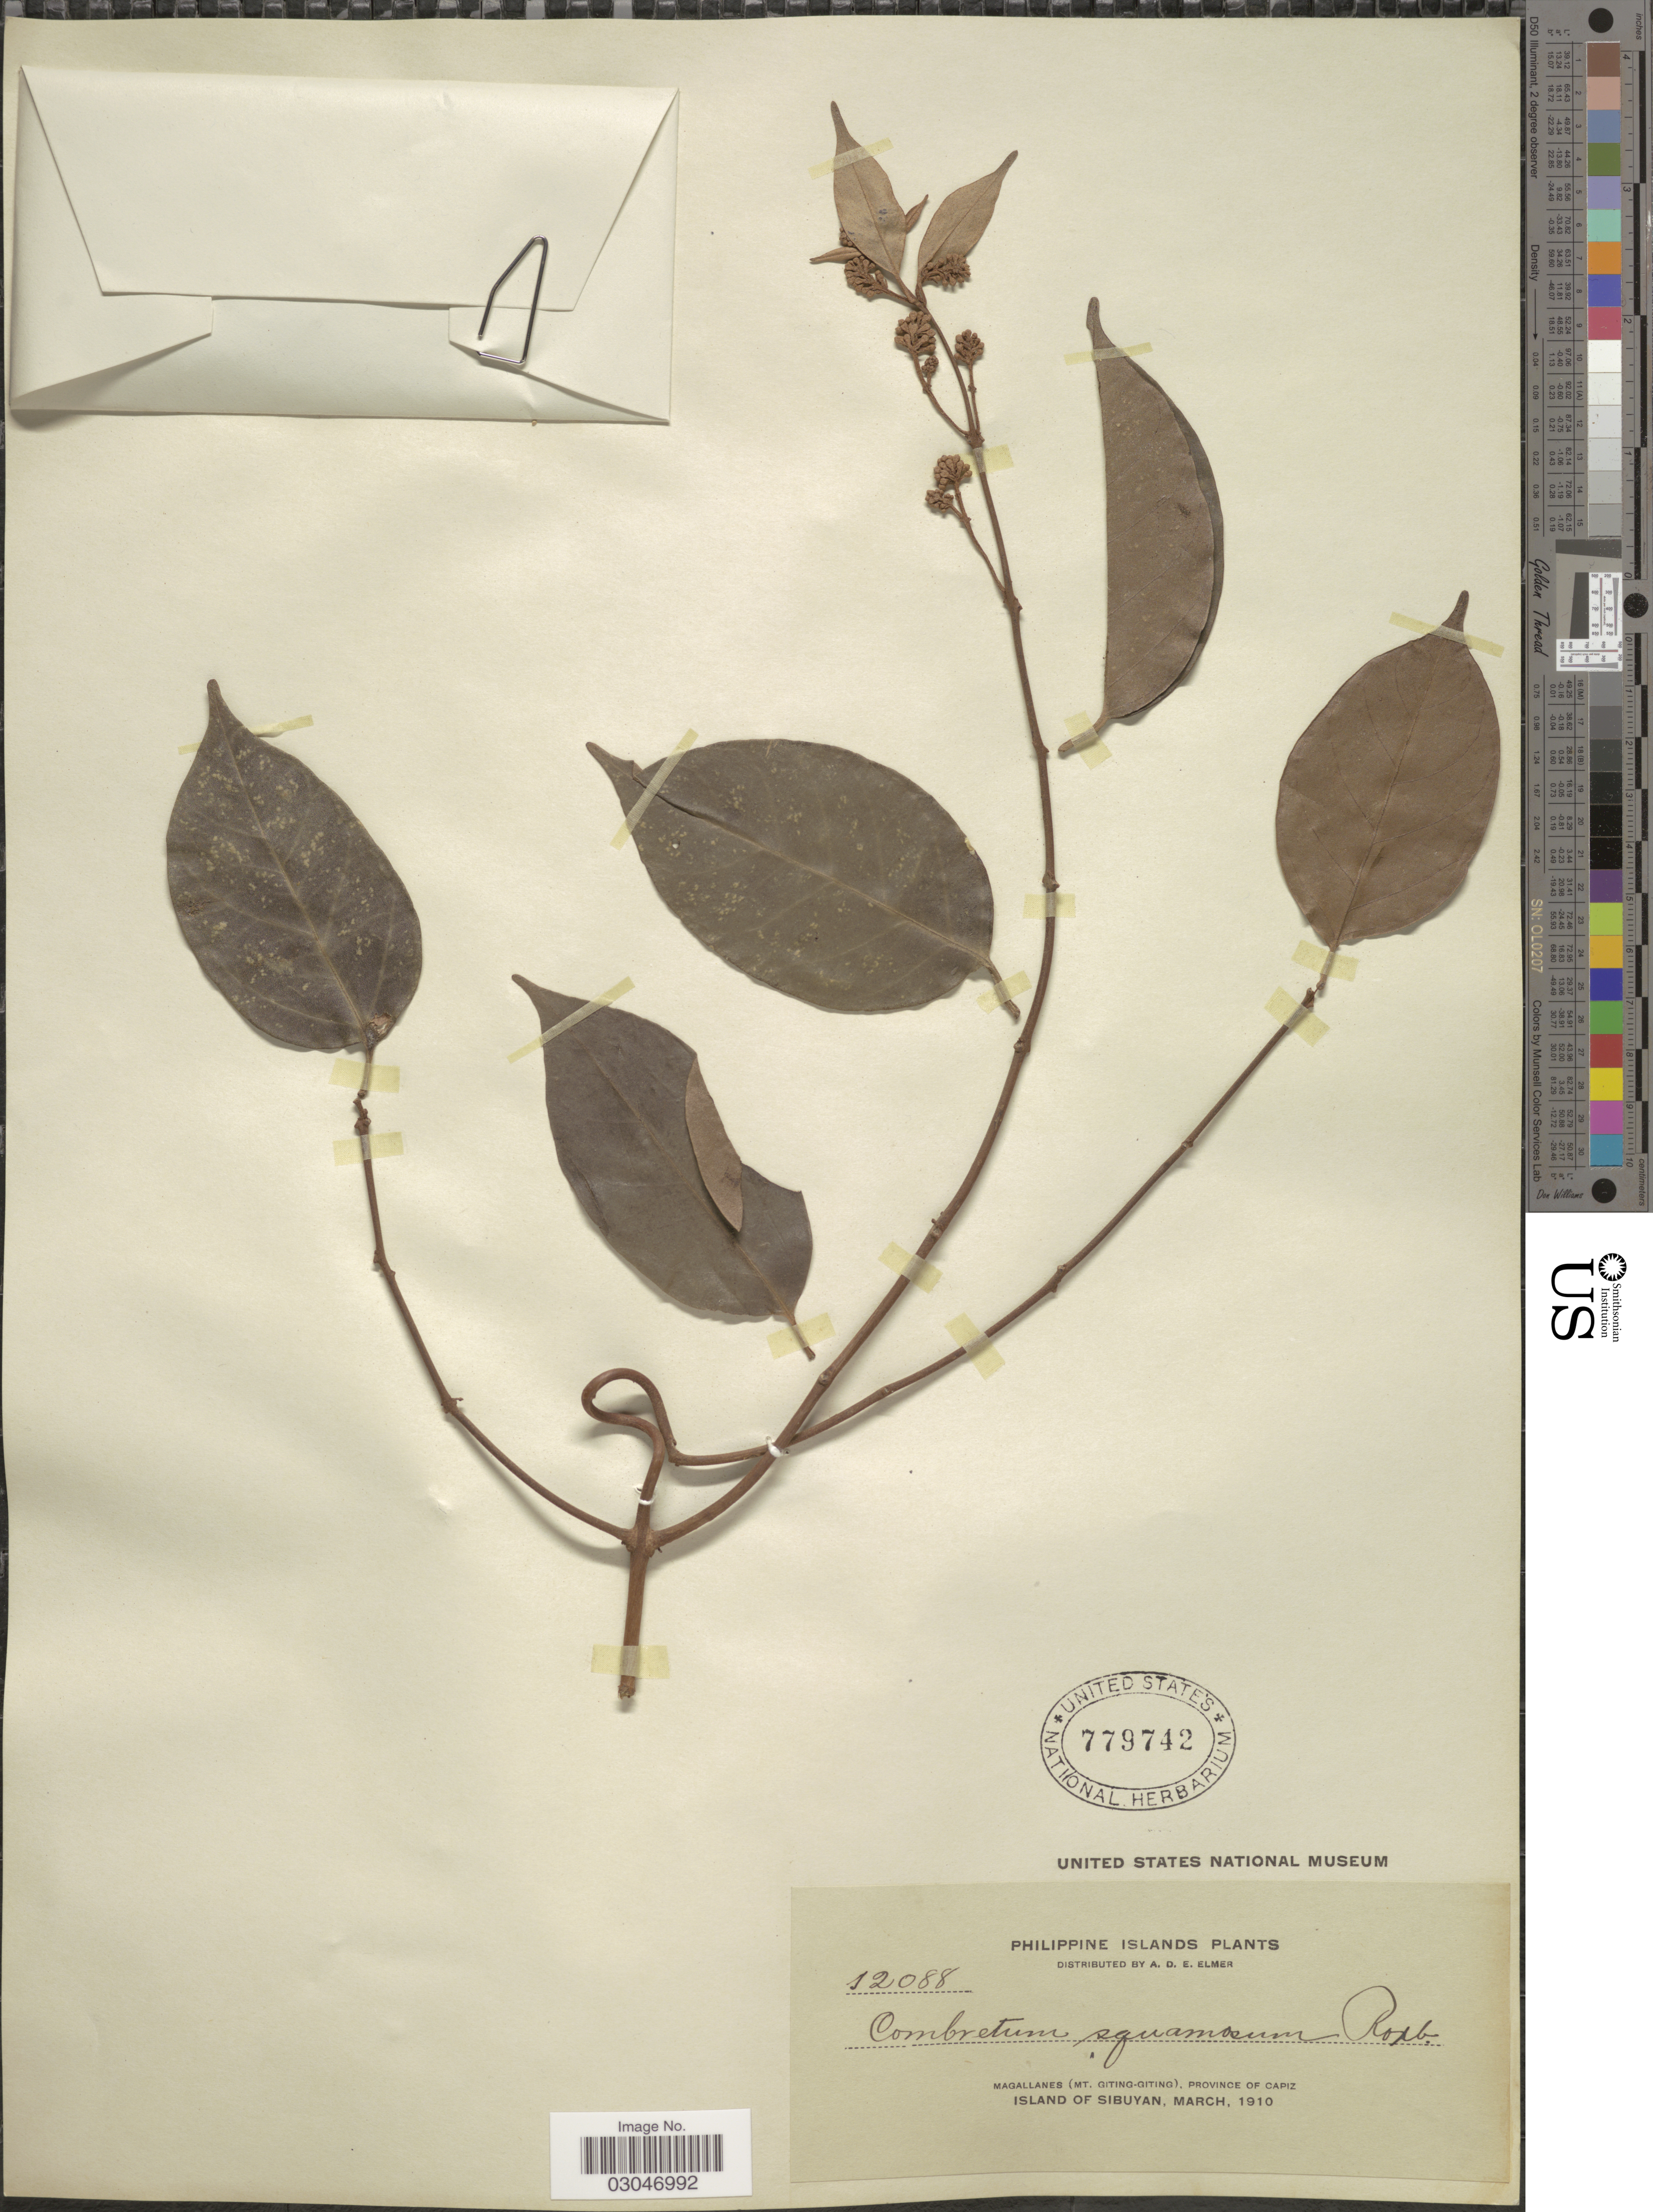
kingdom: Plantae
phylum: Tracheophyta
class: Magnoliopsida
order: Myrtales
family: Combretaceae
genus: Combretum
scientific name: Combretum squamosum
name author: Roxb.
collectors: A. D. E. Elmer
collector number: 12088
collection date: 1910-03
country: Philippines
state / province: Western Visayas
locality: Magallanes (Mt. Giting-Giting), Province of Capiz, Island of Sibuyan.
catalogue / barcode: US 779742